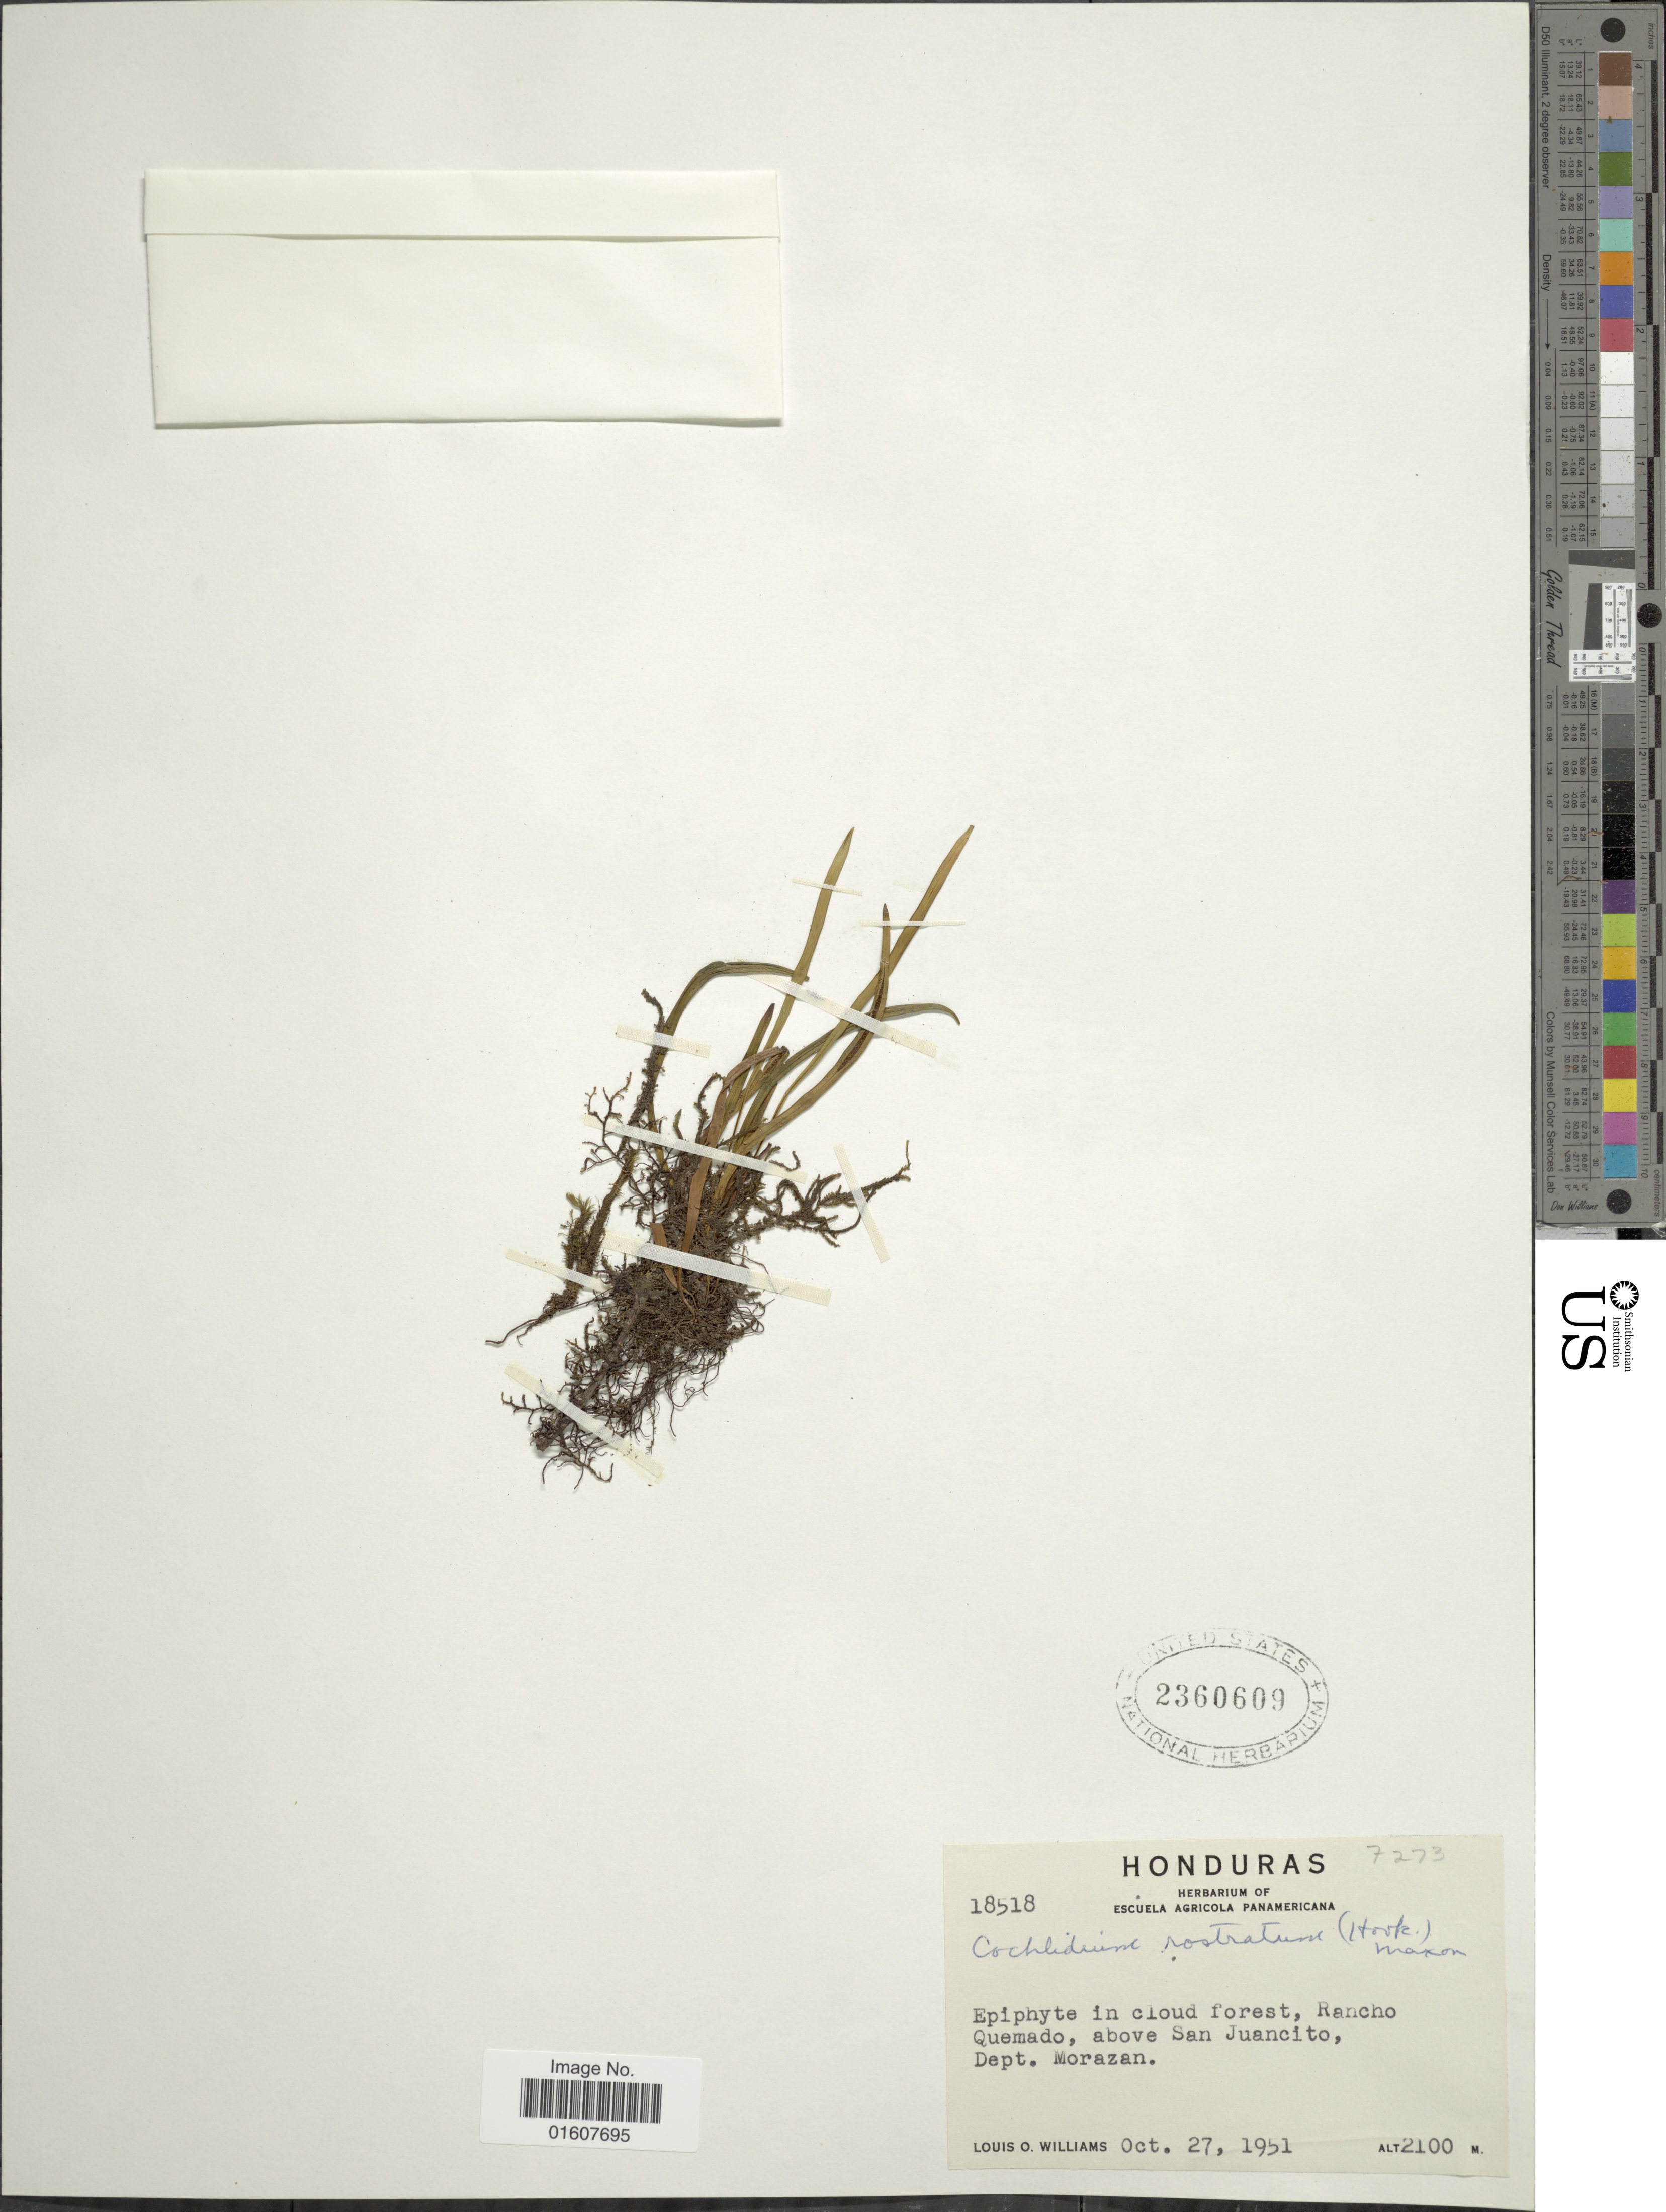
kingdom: Plantae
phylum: Tracheophyta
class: Polypodiopsida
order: Polypodiales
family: Polypodiaceae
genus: Cochlidium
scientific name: Cochlidium rostratum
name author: (Hook.) Maxon ex C. Chr.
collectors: L. O. Williams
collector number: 18518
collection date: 1951-10-27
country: Honduras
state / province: Fco. Morazán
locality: Rancho Quemado, above San Juancito, Dept Morazan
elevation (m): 2100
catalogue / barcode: US 2360609